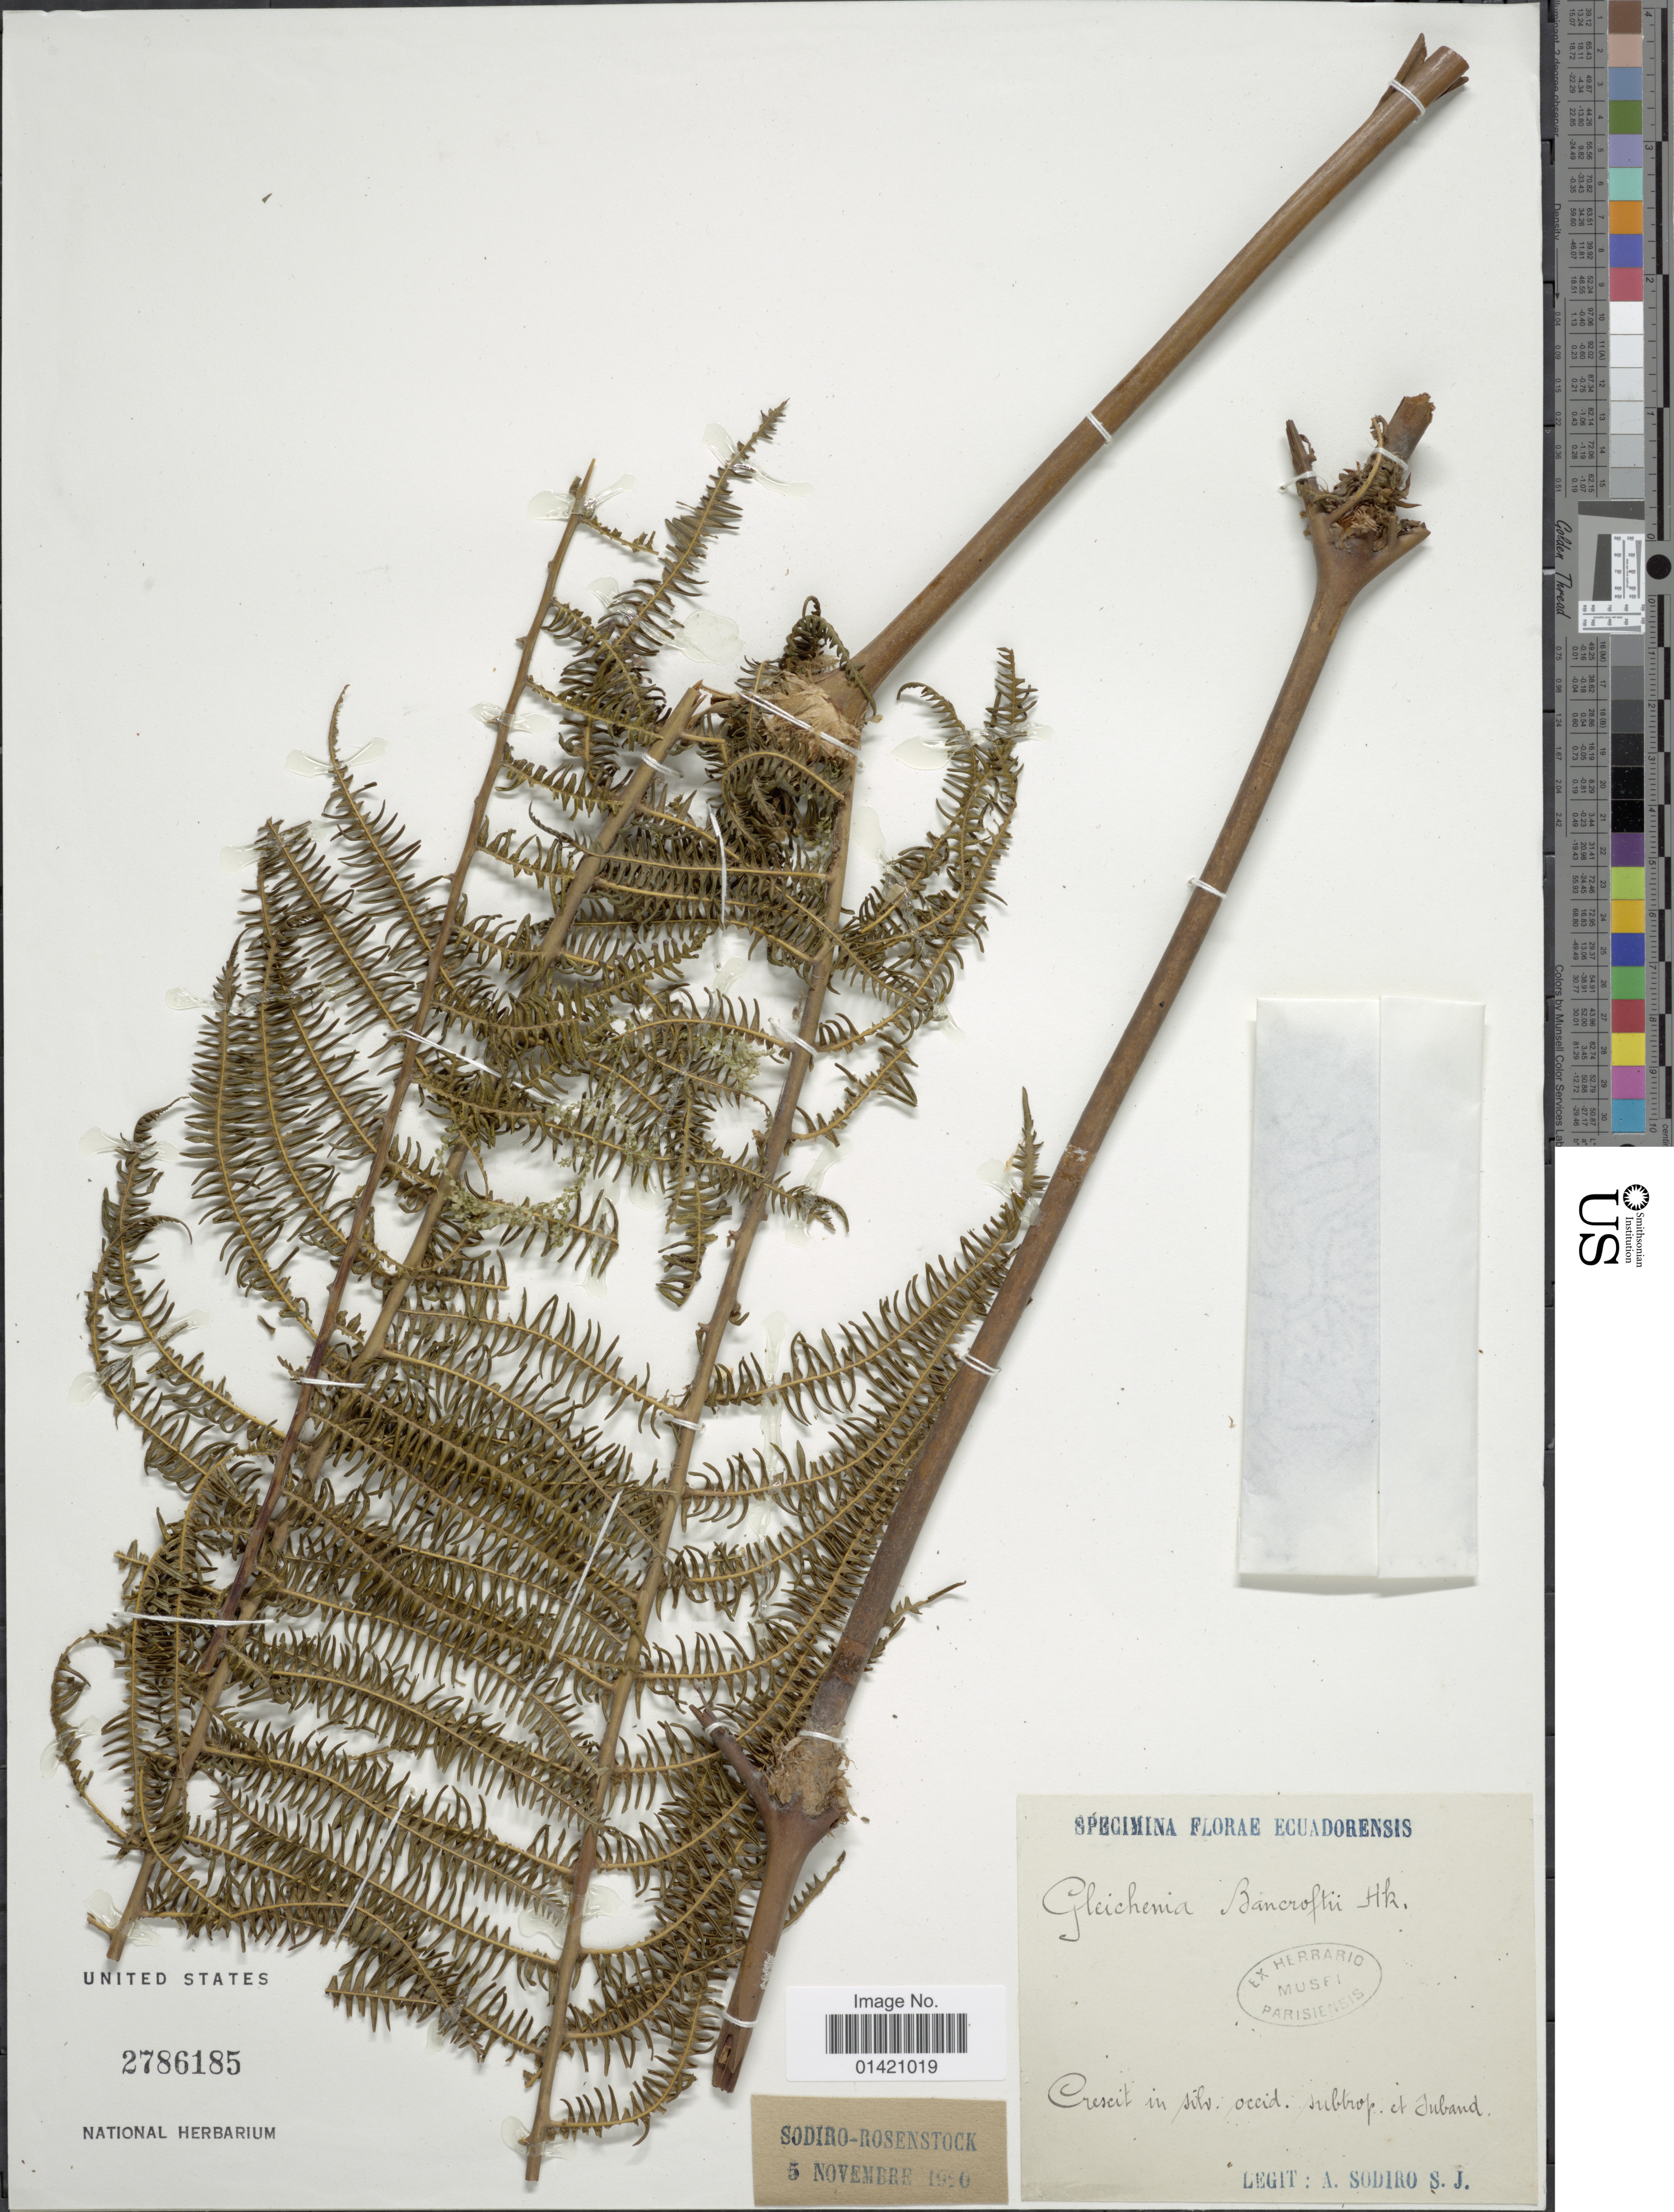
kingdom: Plantae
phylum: Tracheophyta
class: Polypodiopsida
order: Gleicheniales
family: Gleicheniaceae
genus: Diplopterygium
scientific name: Diplopterygium bancroftii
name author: (Hook.) A.R. Sm.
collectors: A. Sodiro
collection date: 1950-11-05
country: Ecuador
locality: Crescit on silv. occid. subtrop. et Suband.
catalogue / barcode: US 2786185